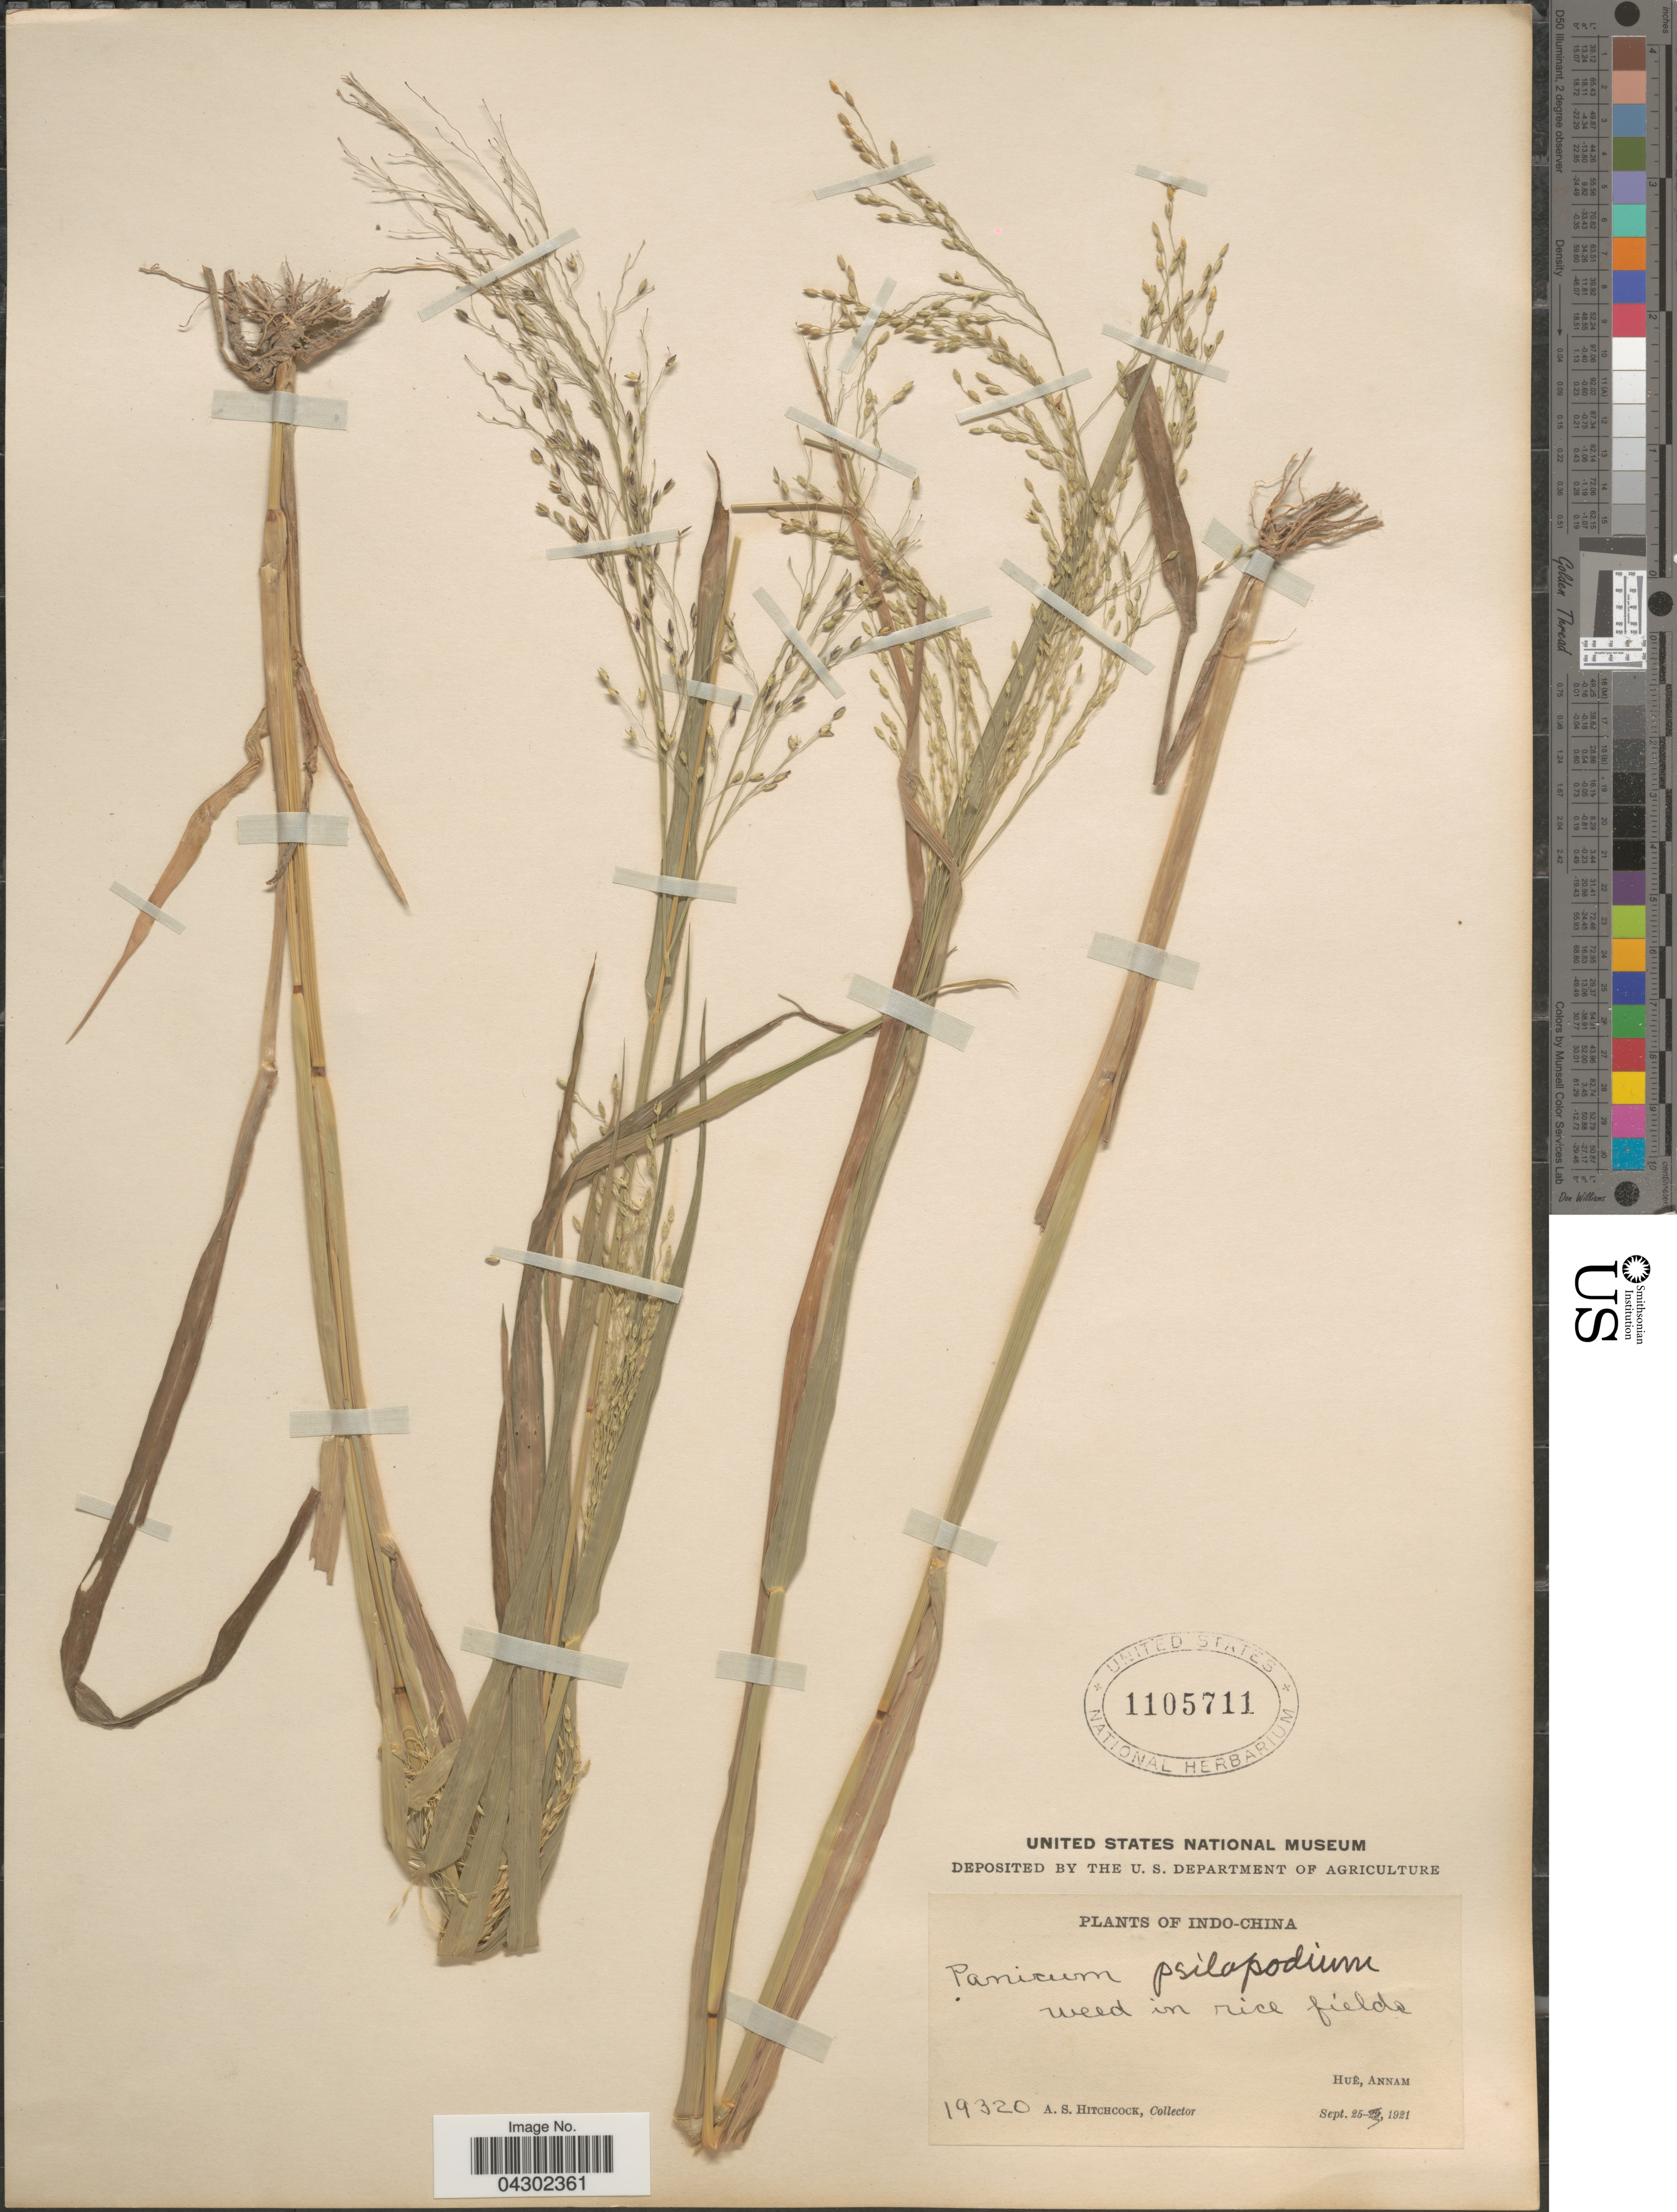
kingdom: Plantae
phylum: Tracheophyta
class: Liliopsida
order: Poales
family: Poaceae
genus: Panicum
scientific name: Panicum sumatrense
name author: P. Roth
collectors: A. S. Hitchcock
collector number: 19320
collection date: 1921-09-25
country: Vietnam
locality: Indo-China. In rice fields. Hue, Annam.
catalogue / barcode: US 1105711